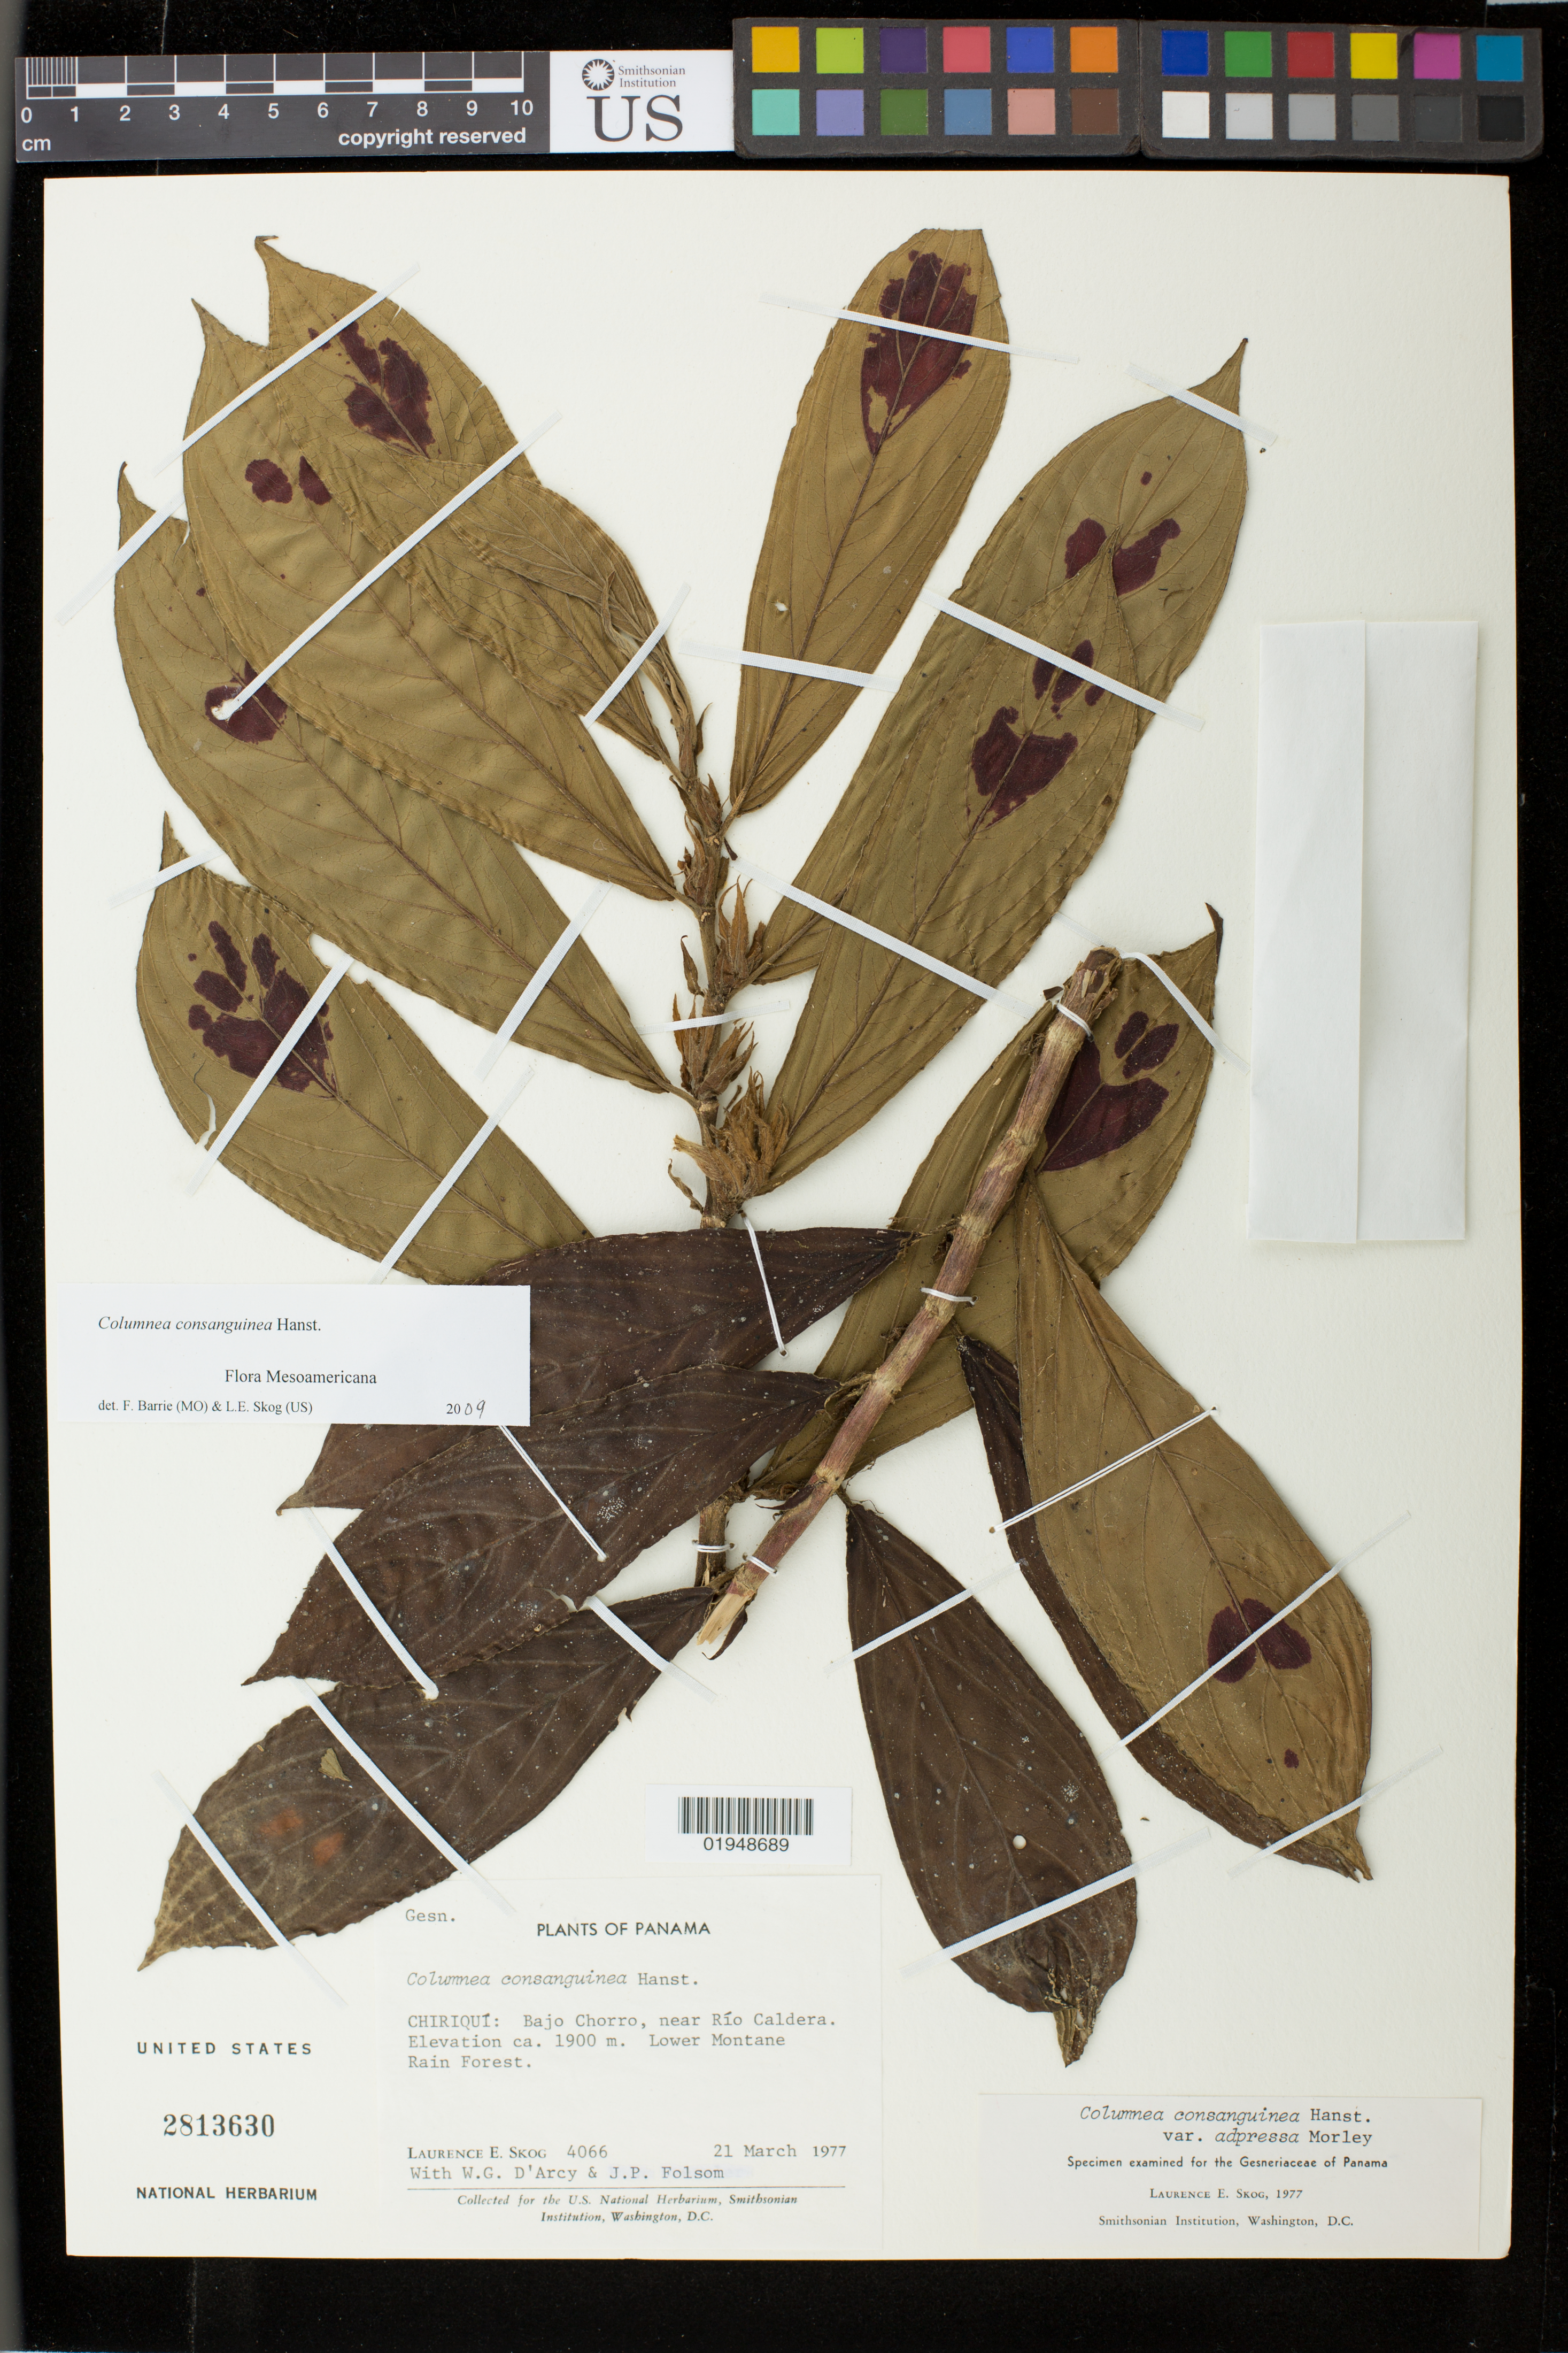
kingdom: Plantae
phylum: Tracheophyta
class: Magnoliopsida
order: Lamiales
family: Gesneriaceae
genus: Columnea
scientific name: Columnea consanguinea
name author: Hanst.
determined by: Barrie, F. R.; Skog, Laurence E.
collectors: L. E. Skog, W. G. D'Arcy & J. P. Folsom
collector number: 4066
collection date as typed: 21 Mar 1977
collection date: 1977-03-21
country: Panama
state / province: Chiriquí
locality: Bajo Chorro, near Rio Caldera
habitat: Lower Montane Rain Forest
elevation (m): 1900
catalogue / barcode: US 2813630